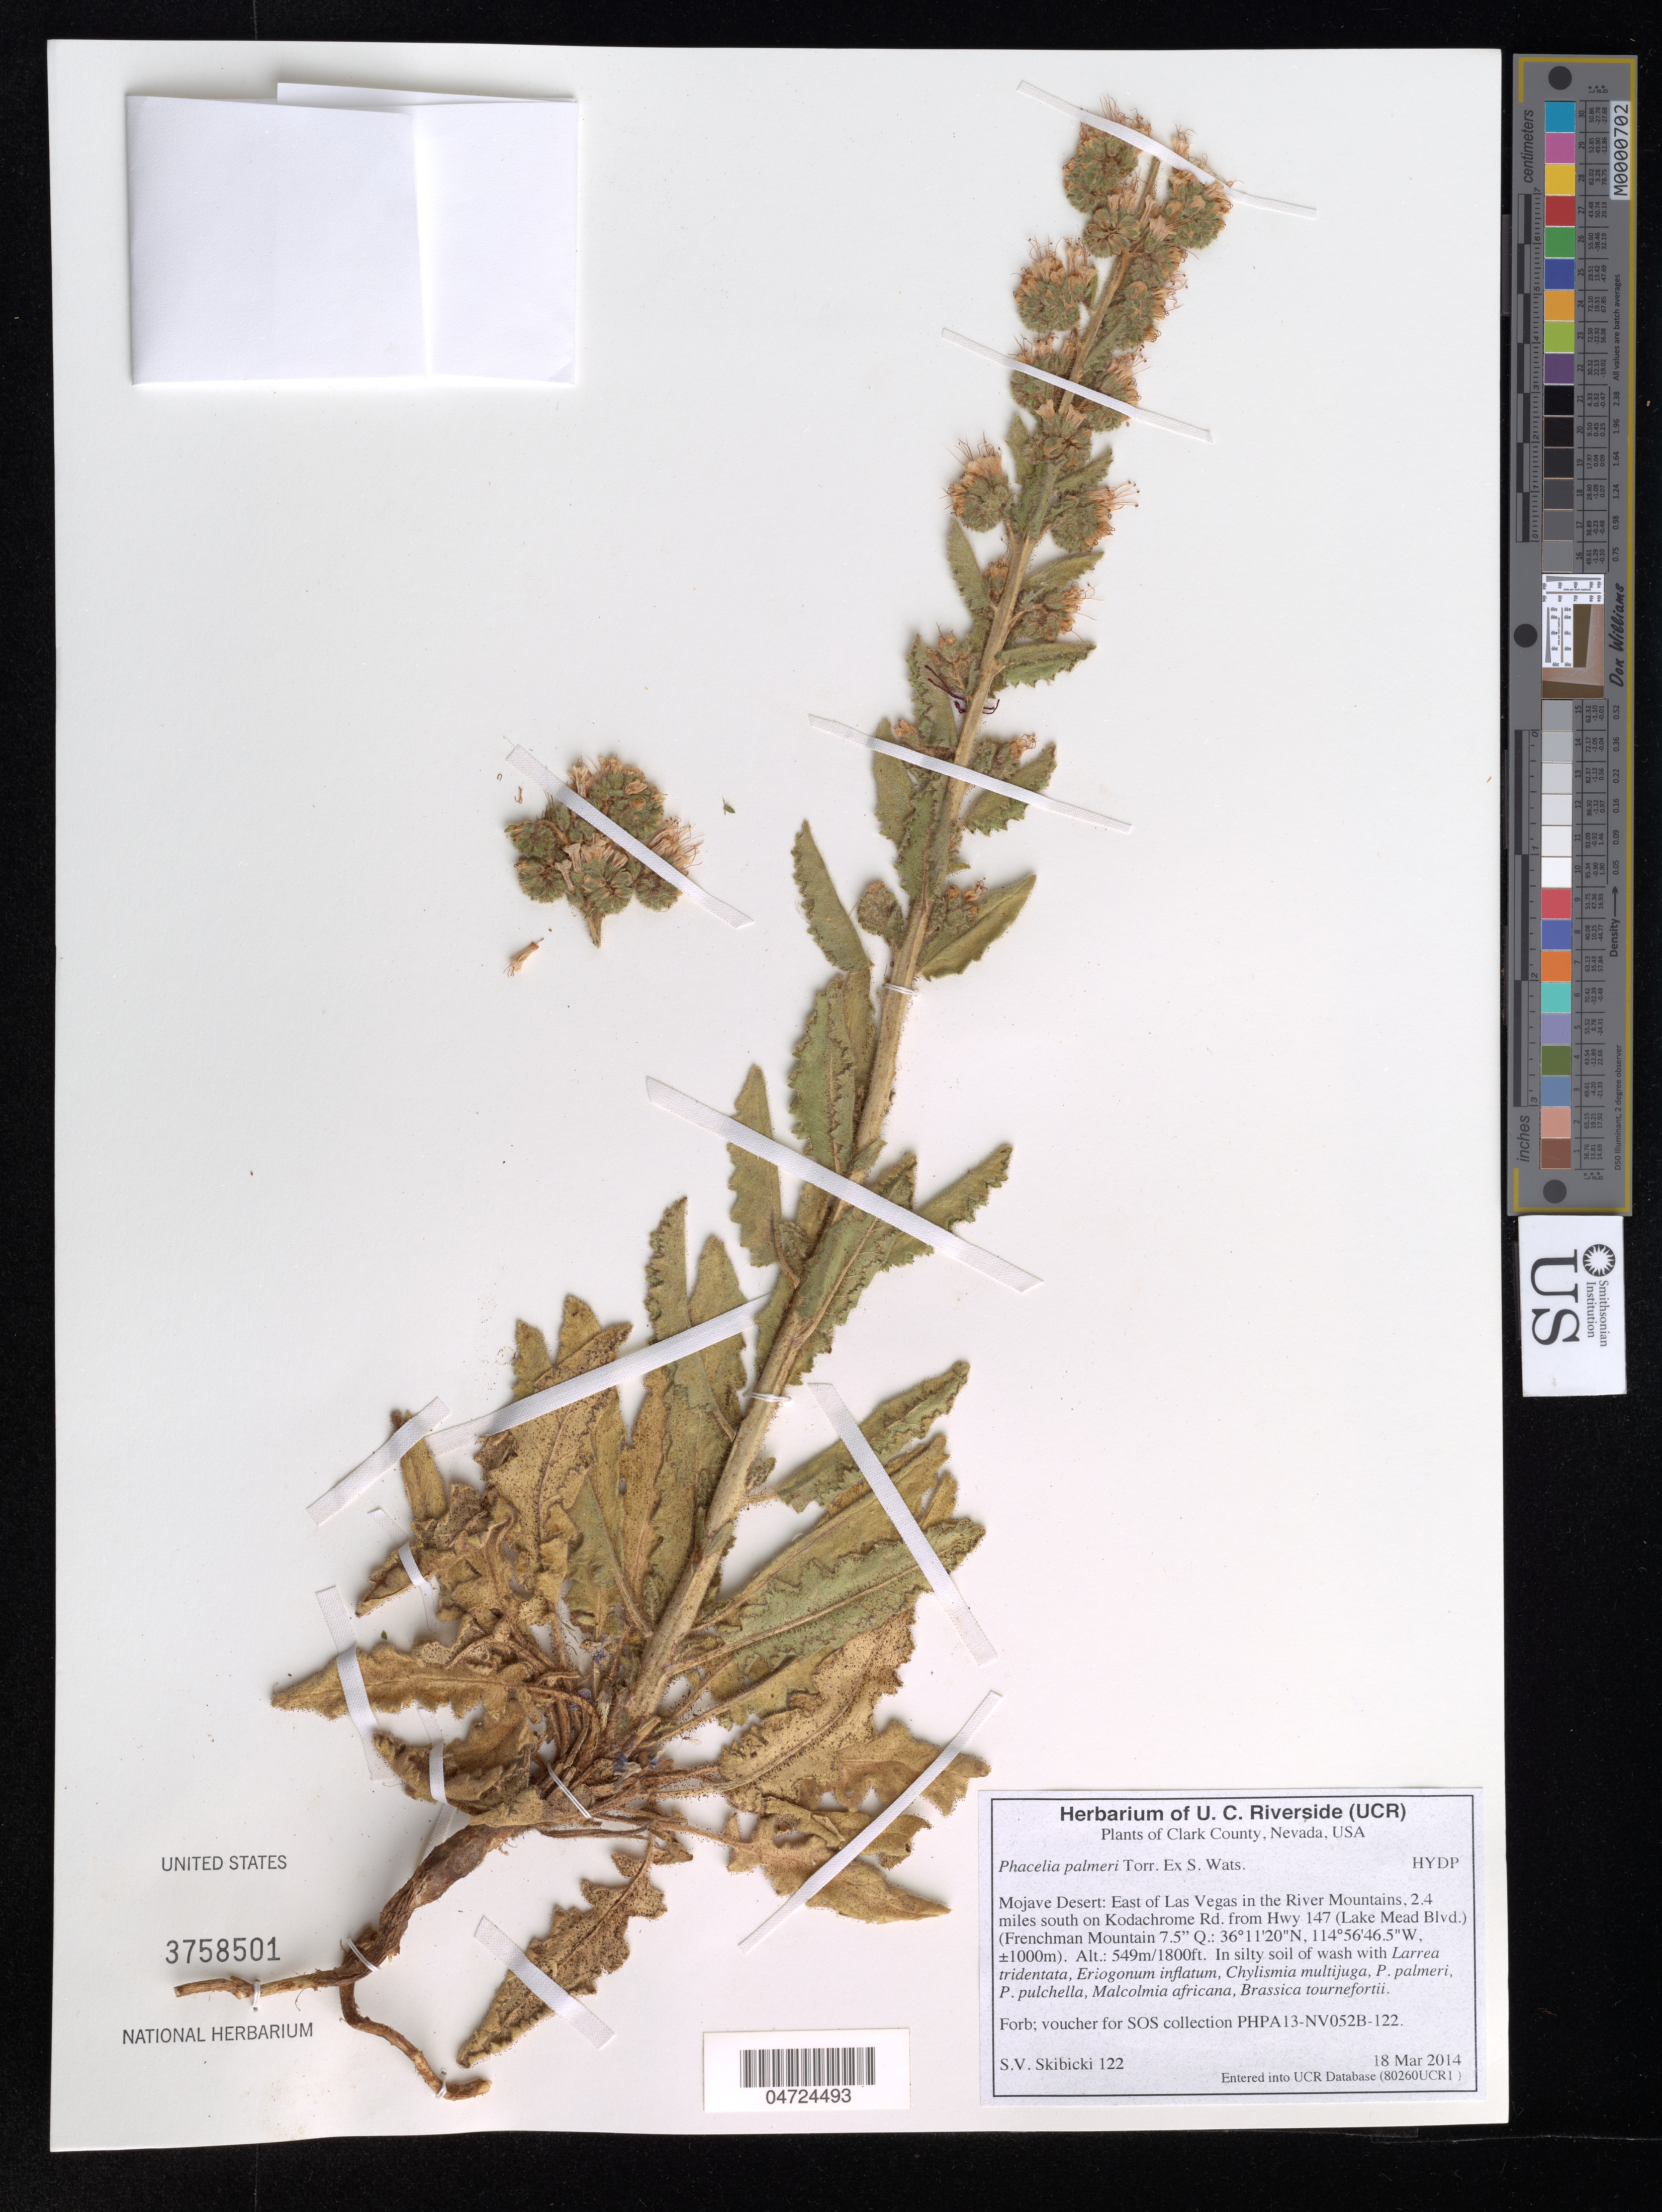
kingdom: Plantae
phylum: Tracheophyta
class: Magnoliopsida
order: Boraginales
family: Hydrophyllaceae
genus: Phacelia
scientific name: Phacelia palmeri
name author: Torr. ex S. Watson in C. King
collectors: S. Skibicki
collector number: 122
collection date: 2014-03-18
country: United States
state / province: Nevada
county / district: Clark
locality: Clark County. Mojave Desert: East of Las Vegas in the River Mountains, 2.4 miles south on Kodachrome RD. from Hwy 147 (Lake Mead Blvd.) (Frenchman Mountain 7.5" Q.).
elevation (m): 549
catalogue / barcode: US 3758501